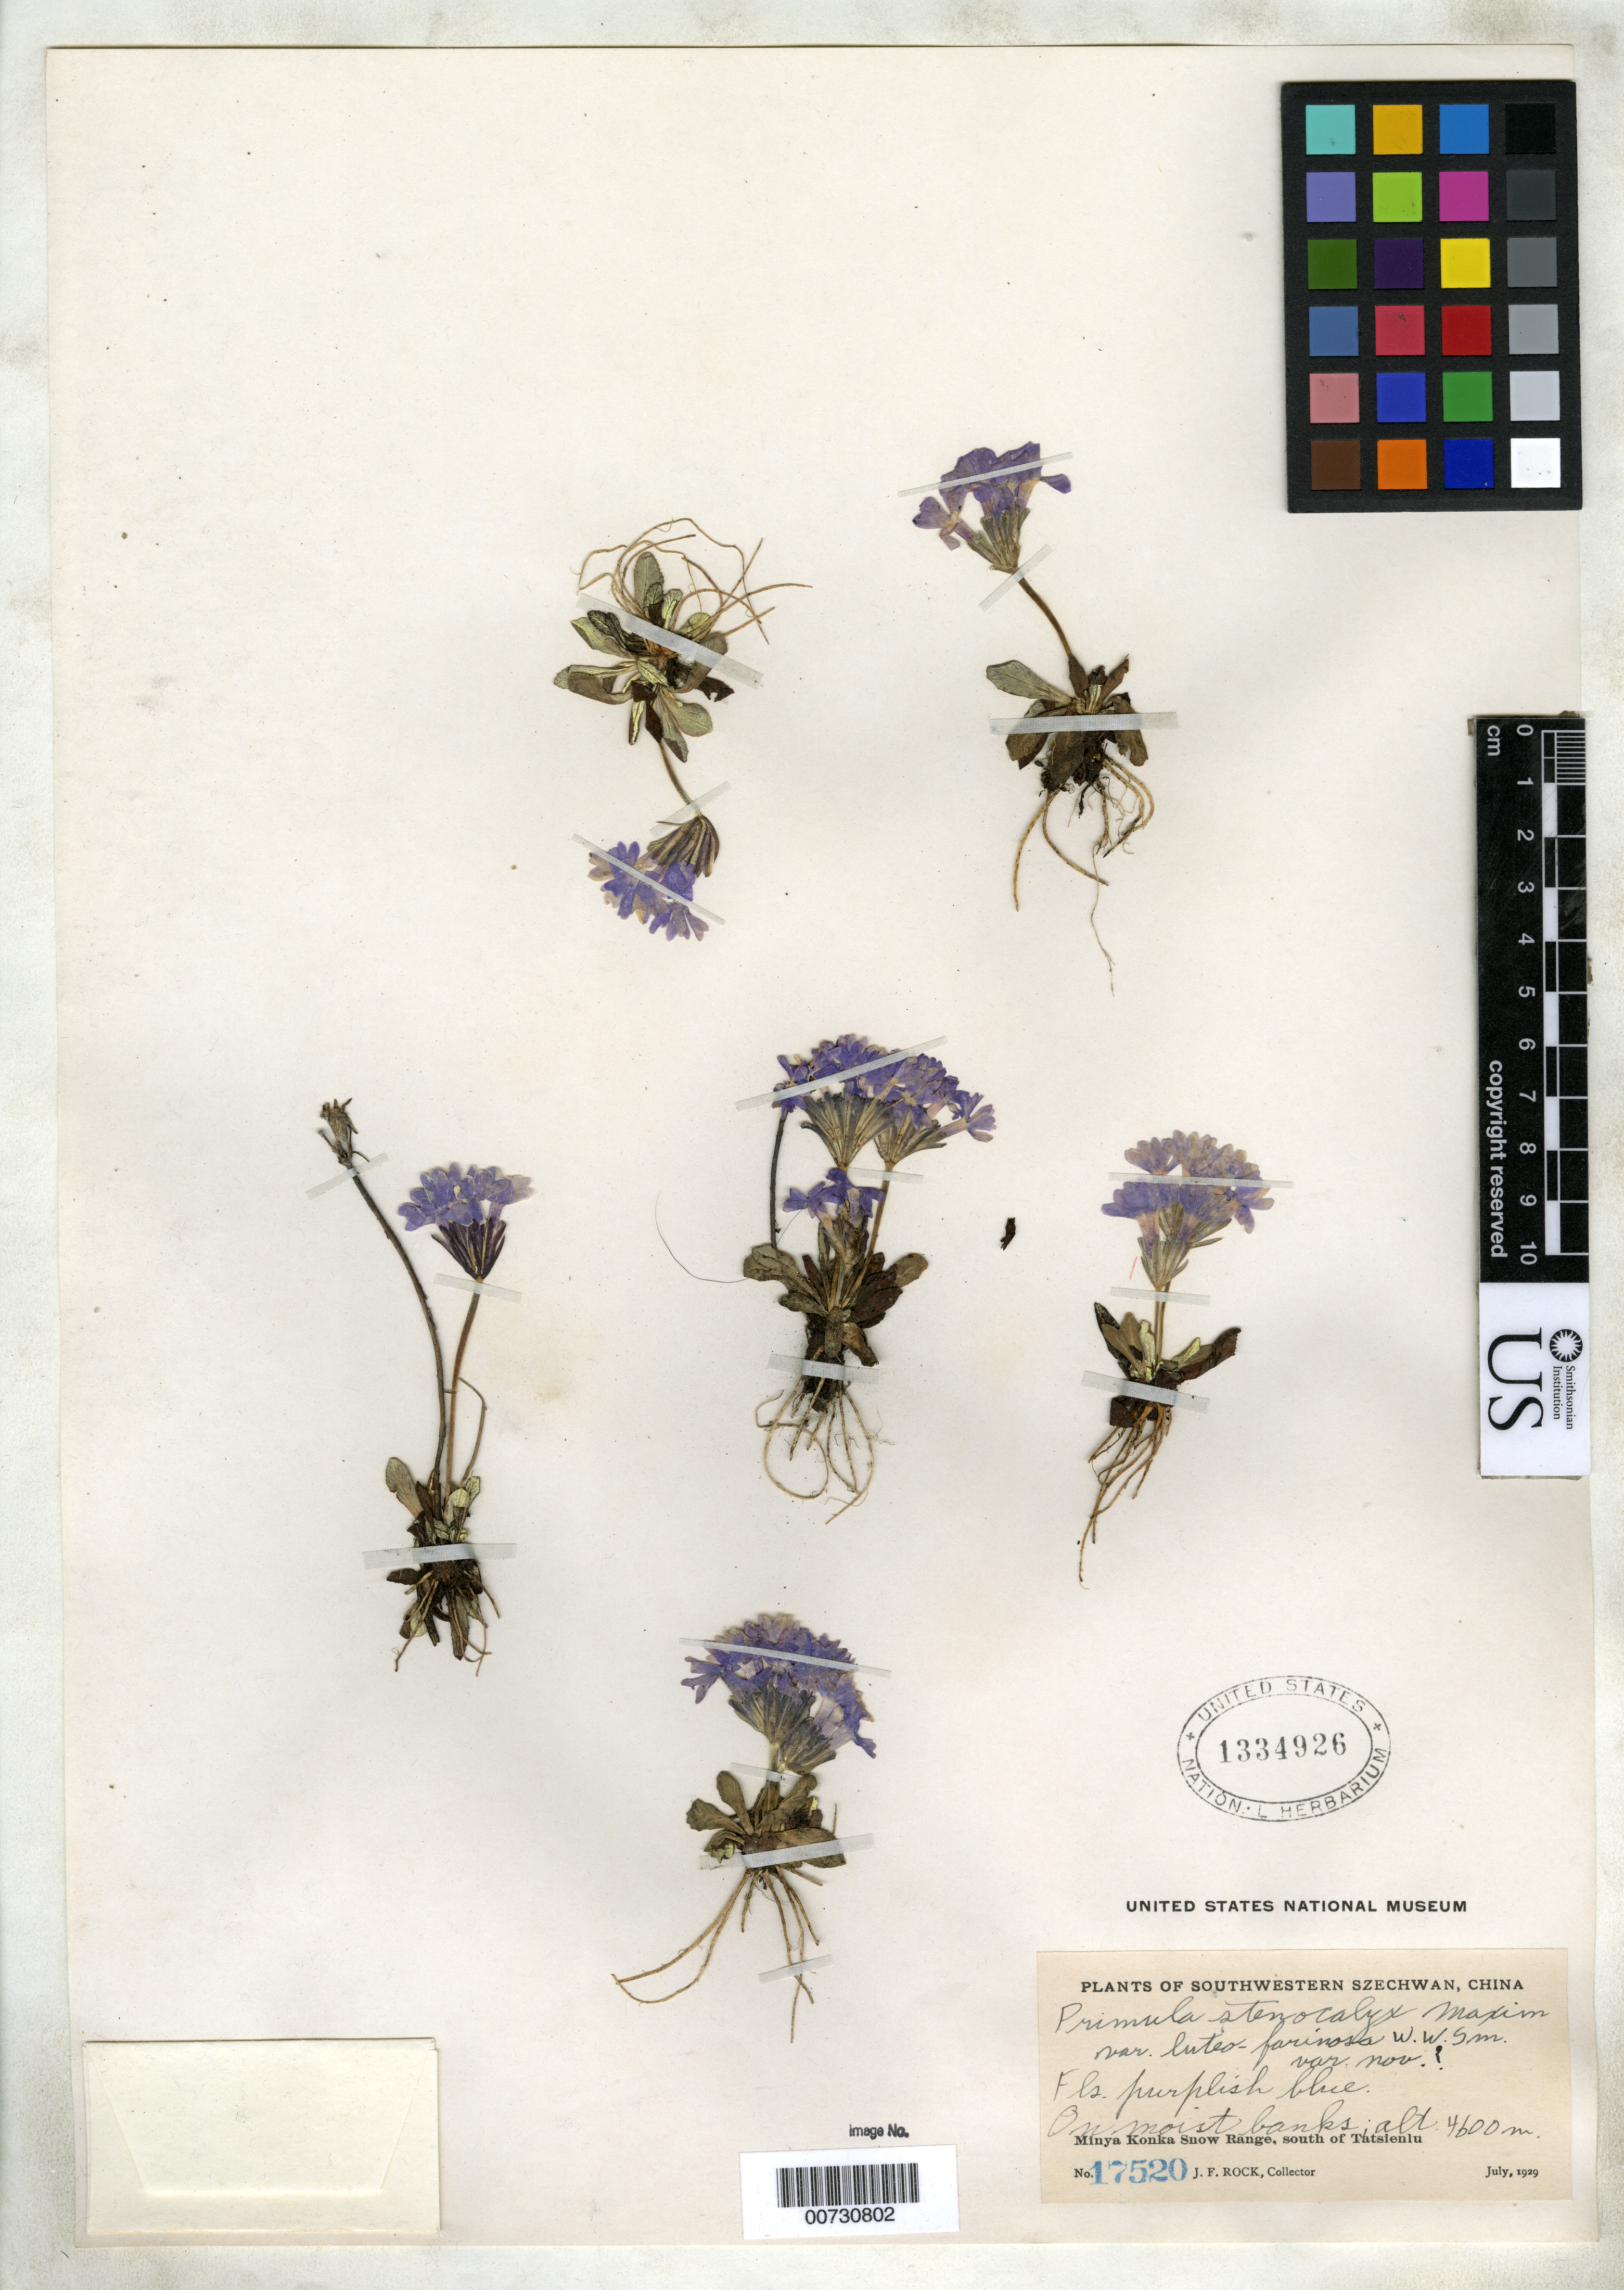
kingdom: Plantae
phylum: Tracheophyta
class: Magnoliopsida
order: Ericales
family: Primulaceae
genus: Primula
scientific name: Primula stenocalyx var. luteofarinosa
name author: W.W. Sm.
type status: Isosyntype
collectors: J. F. Rock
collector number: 17520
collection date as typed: Jul 1929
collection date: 1929-07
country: China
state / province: Sichuan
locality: Minya Konka Snow Range, south of Tatsienlu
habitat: On moist banks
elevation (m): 4600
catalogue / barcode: US 1334926